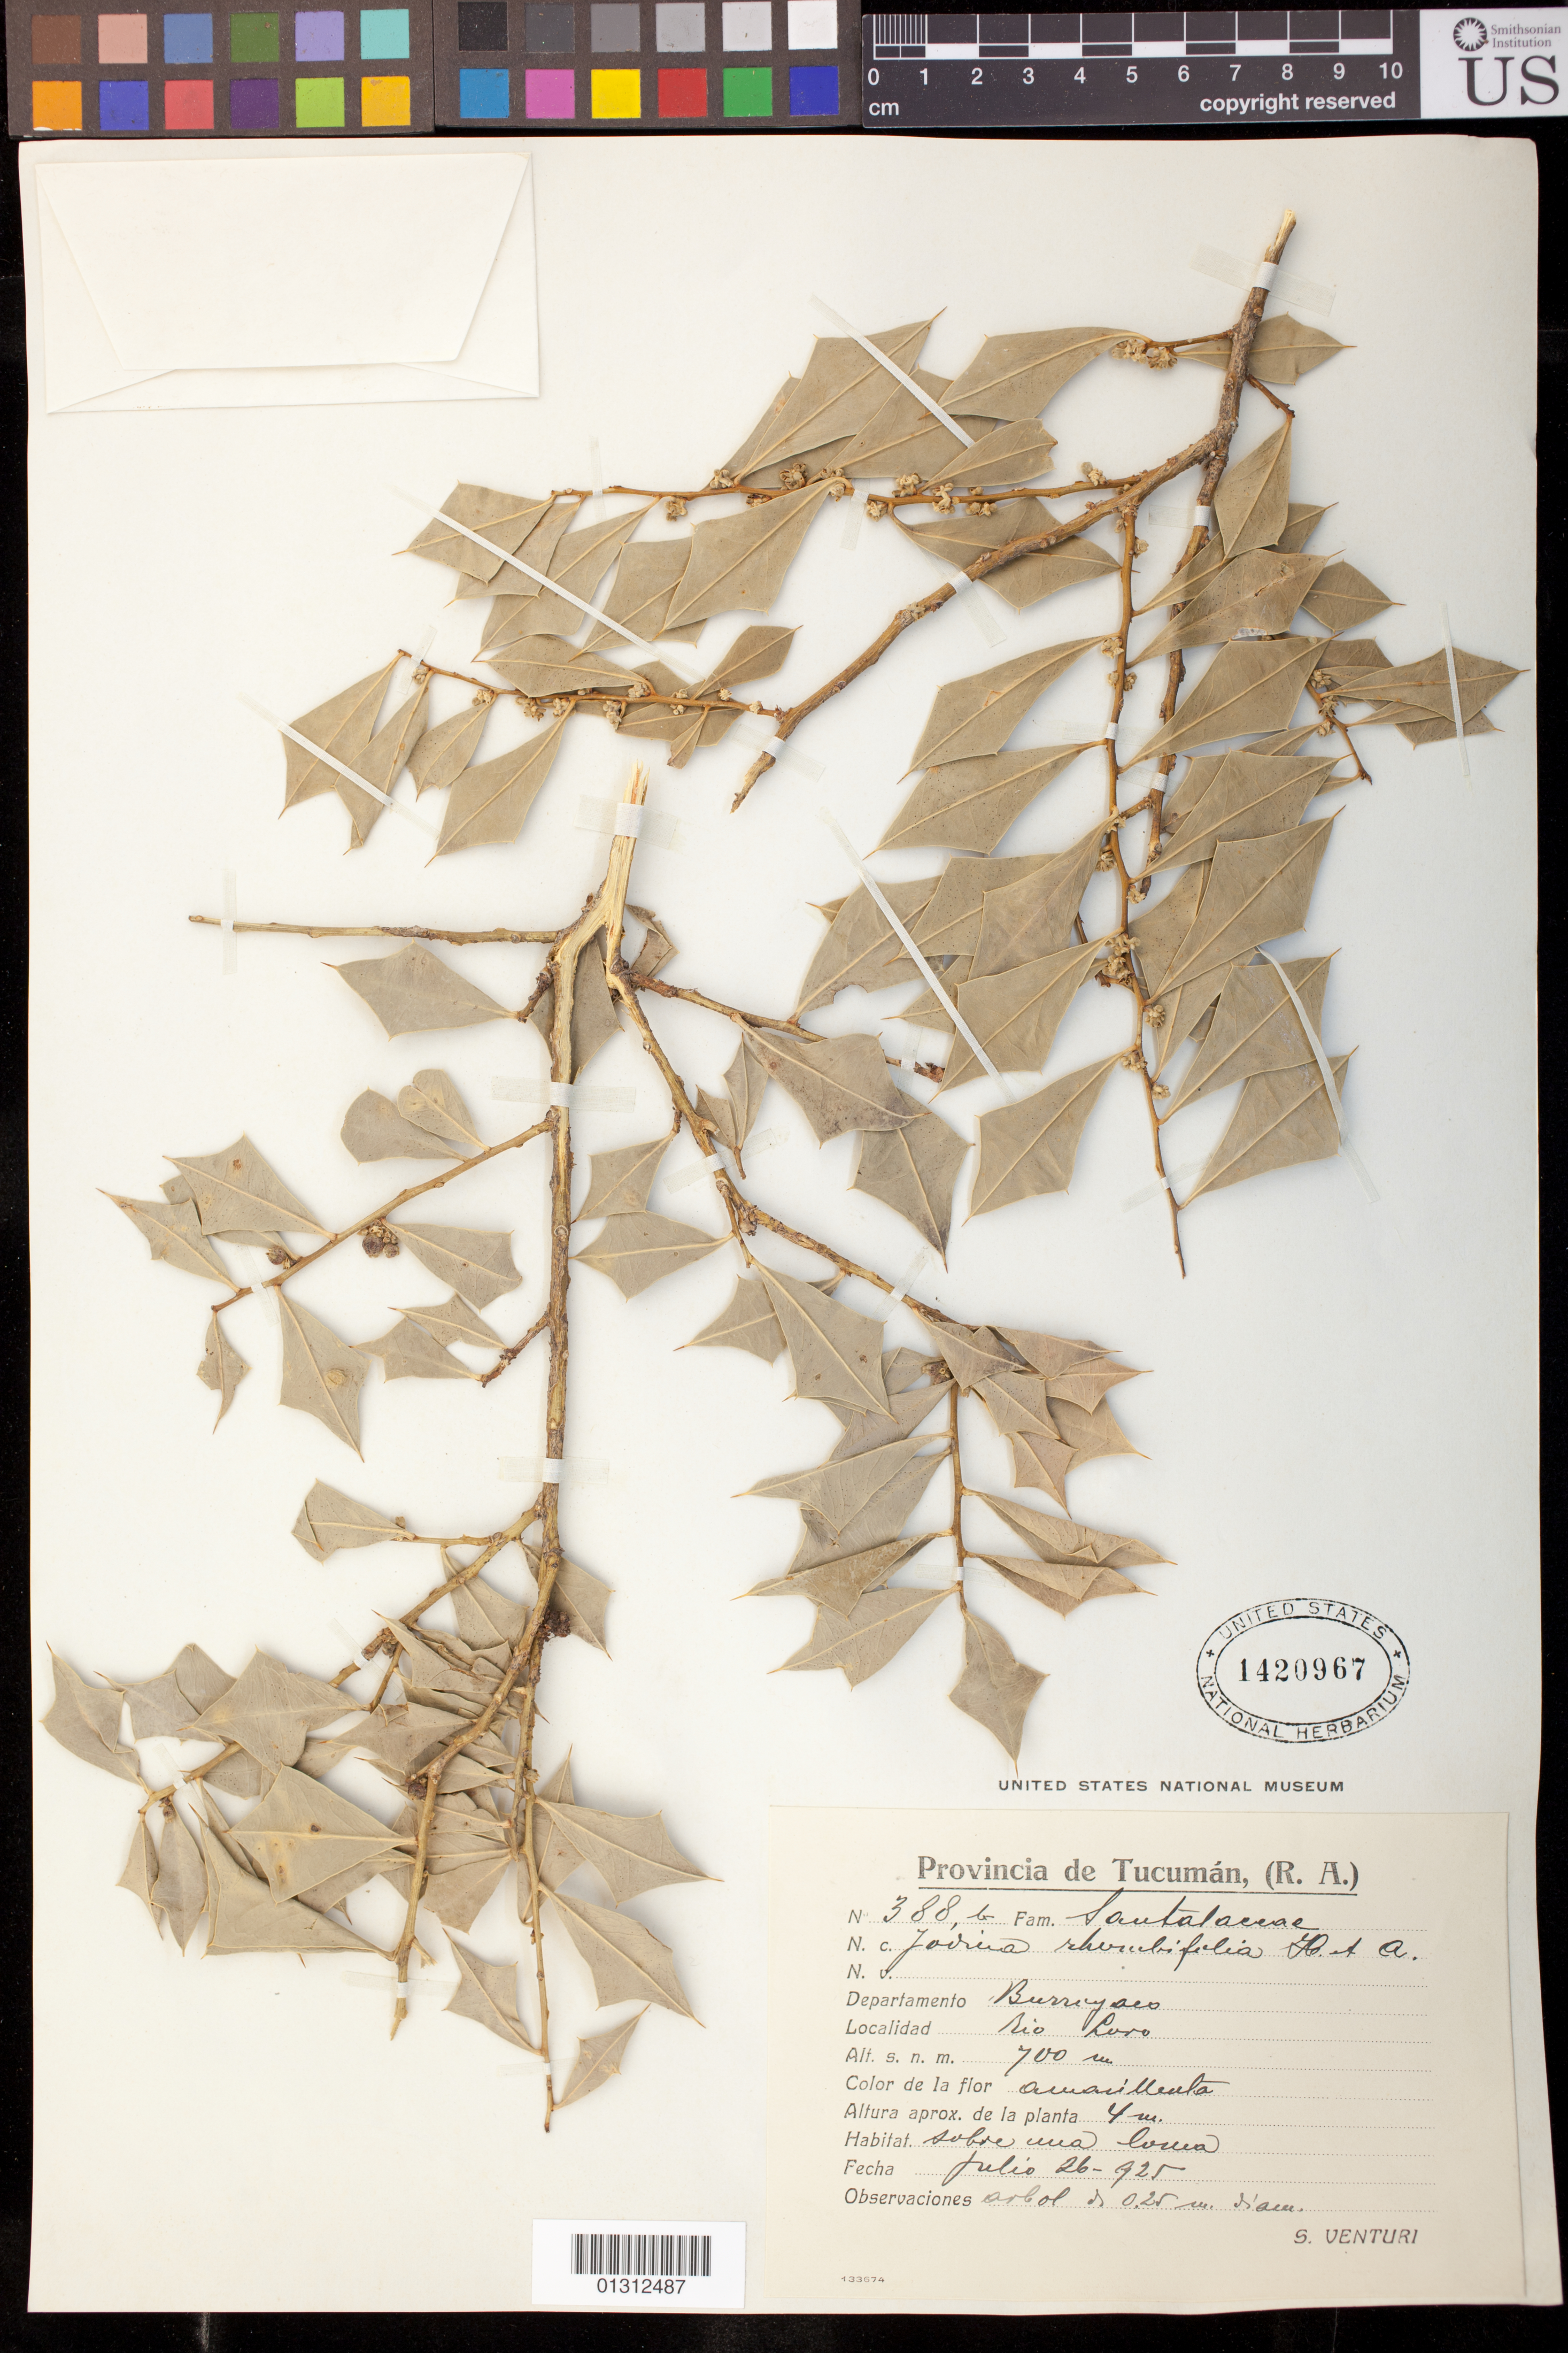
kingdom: Plantae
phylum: Tracheophyta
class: Magnoliopsida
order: Santalales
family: Cervantesiaceae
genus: Jodina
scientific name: Jodina rhombifolia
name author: (Hook. & Arn.) Reissek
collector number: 388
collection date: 1925-07-26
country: Argentina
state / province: Tucuman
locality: Burrayaco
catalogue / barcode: US 1420967